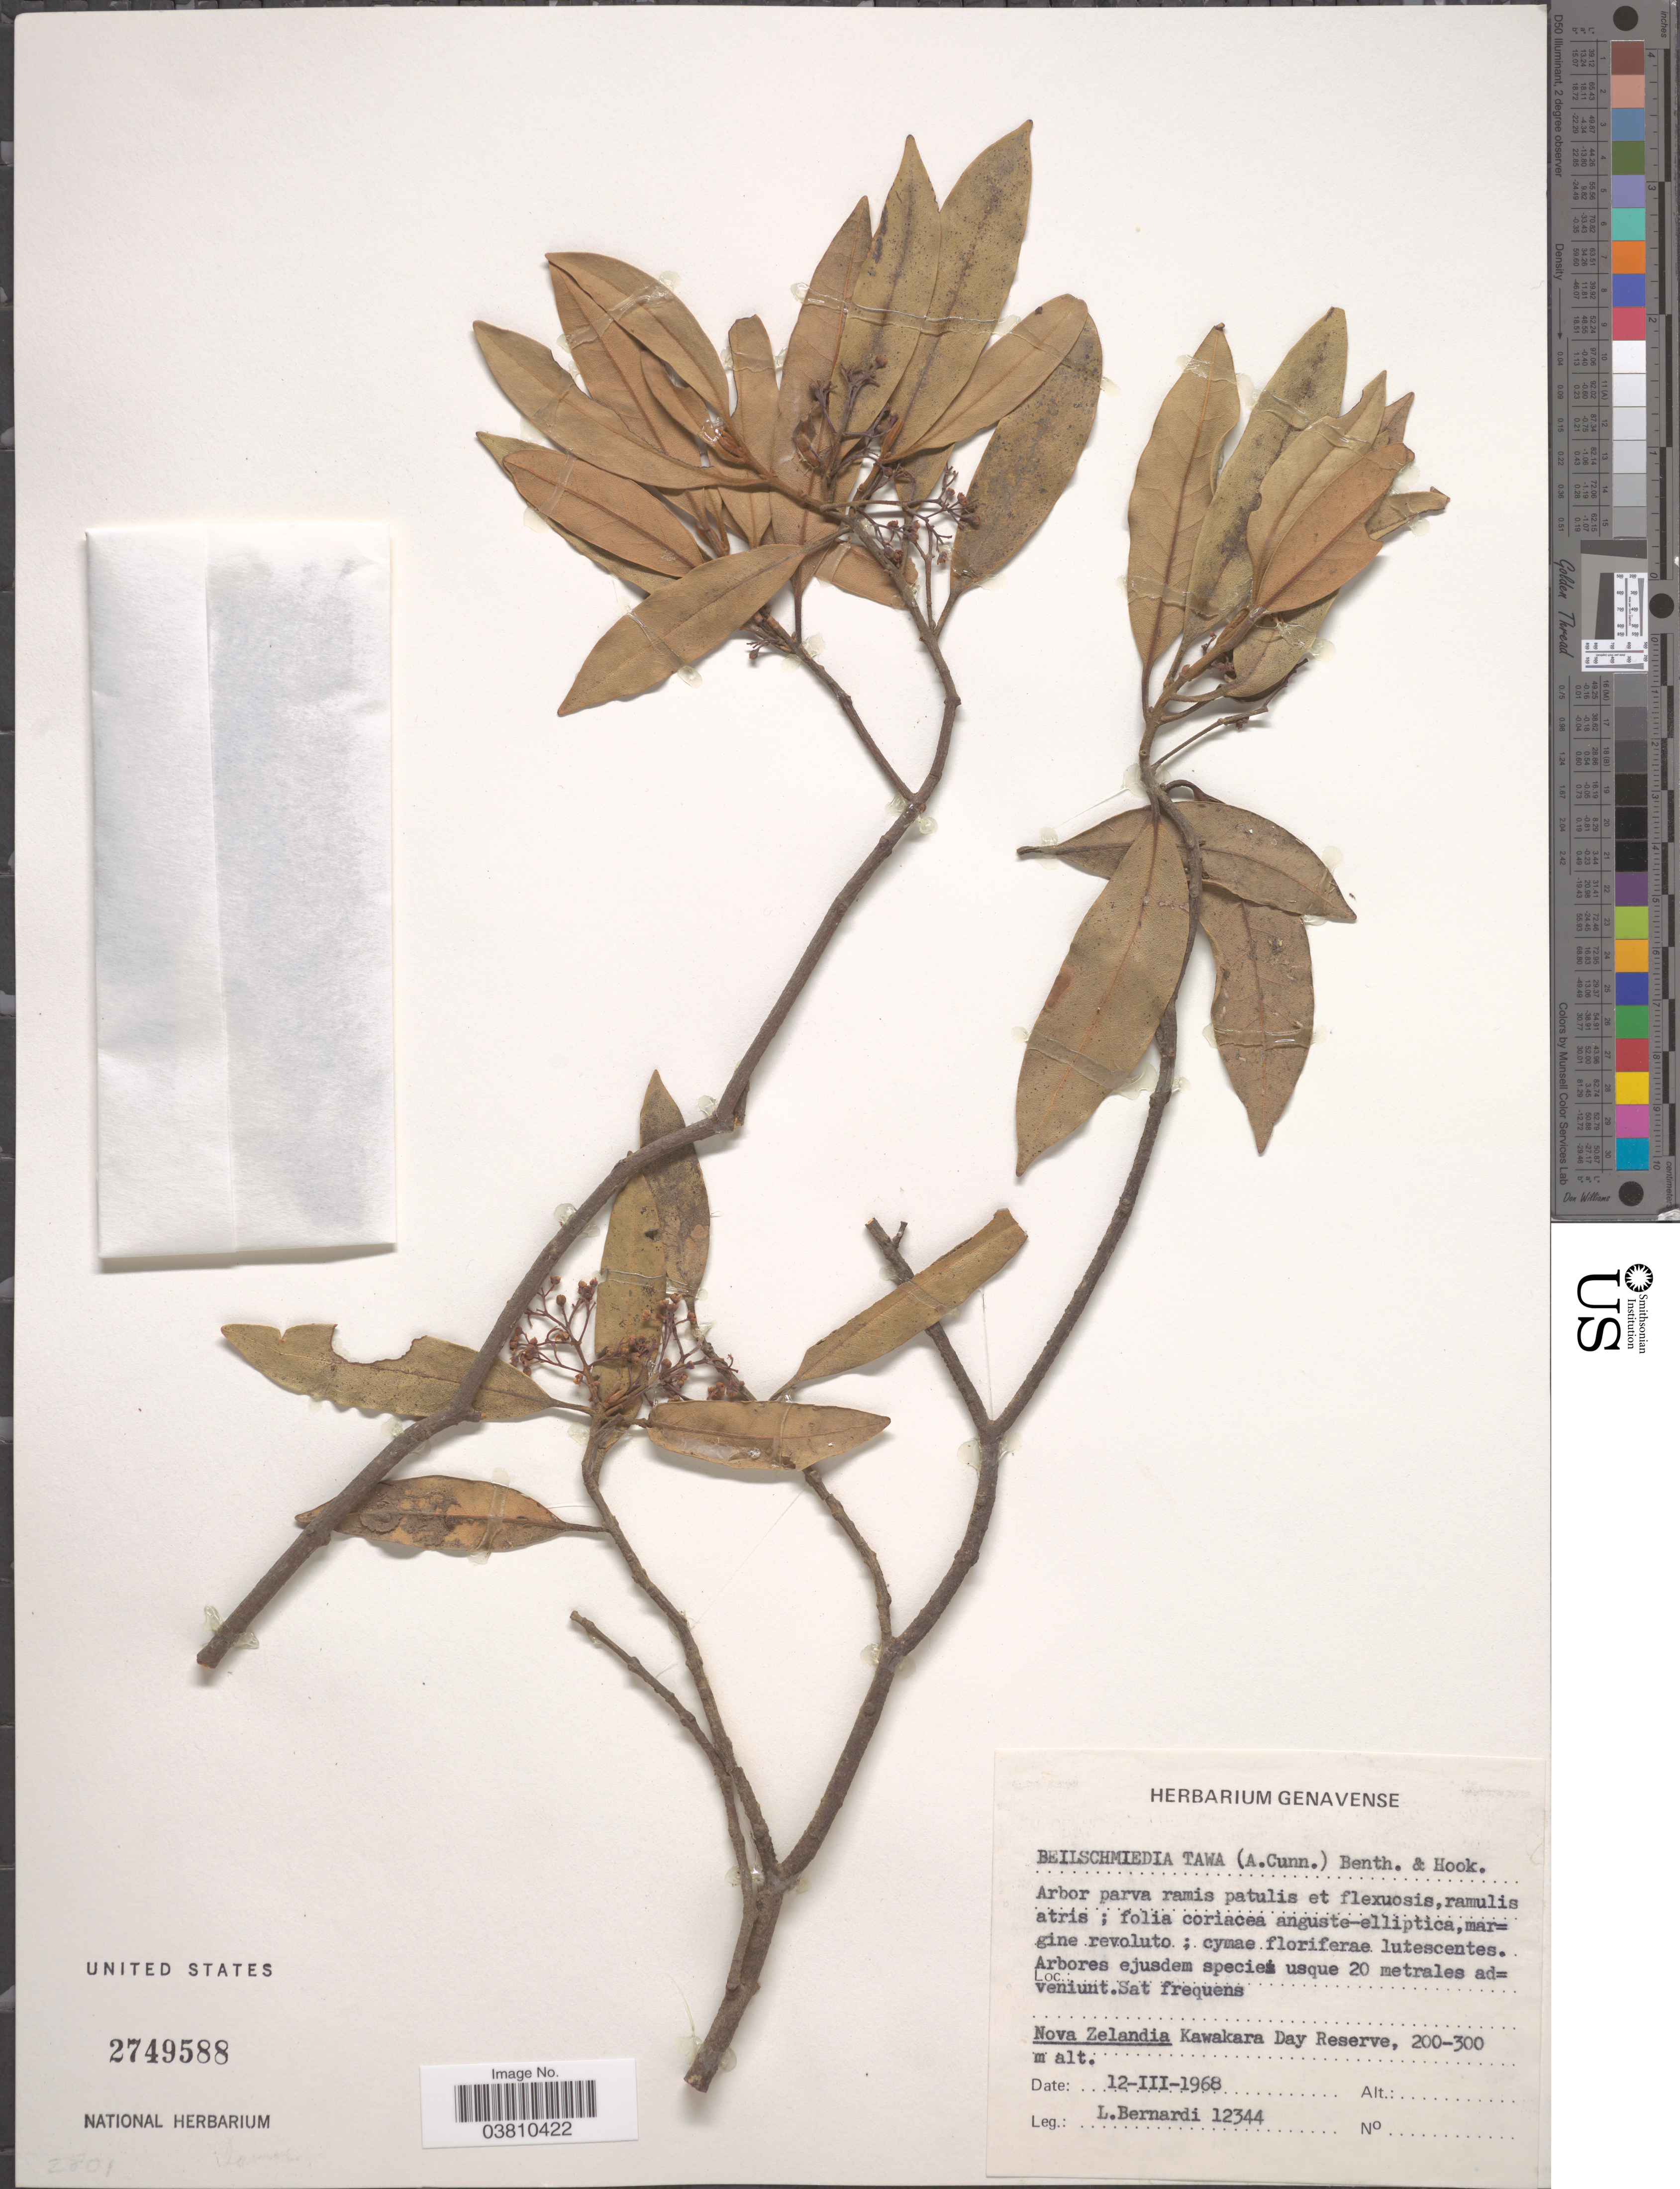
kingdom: Plantae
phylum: Tracheophyta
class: Magnoliopsida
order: Laurales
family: Lauraceae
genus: Beilschmiedia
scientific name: Beilschmiedia tawa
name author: Kirk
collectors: L. Bernardi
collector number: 12344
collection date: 1968-03-12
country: New Zealand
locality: Nova Zelandia Kawakara Day Reserve.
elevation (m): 200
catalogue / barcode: US 2749588